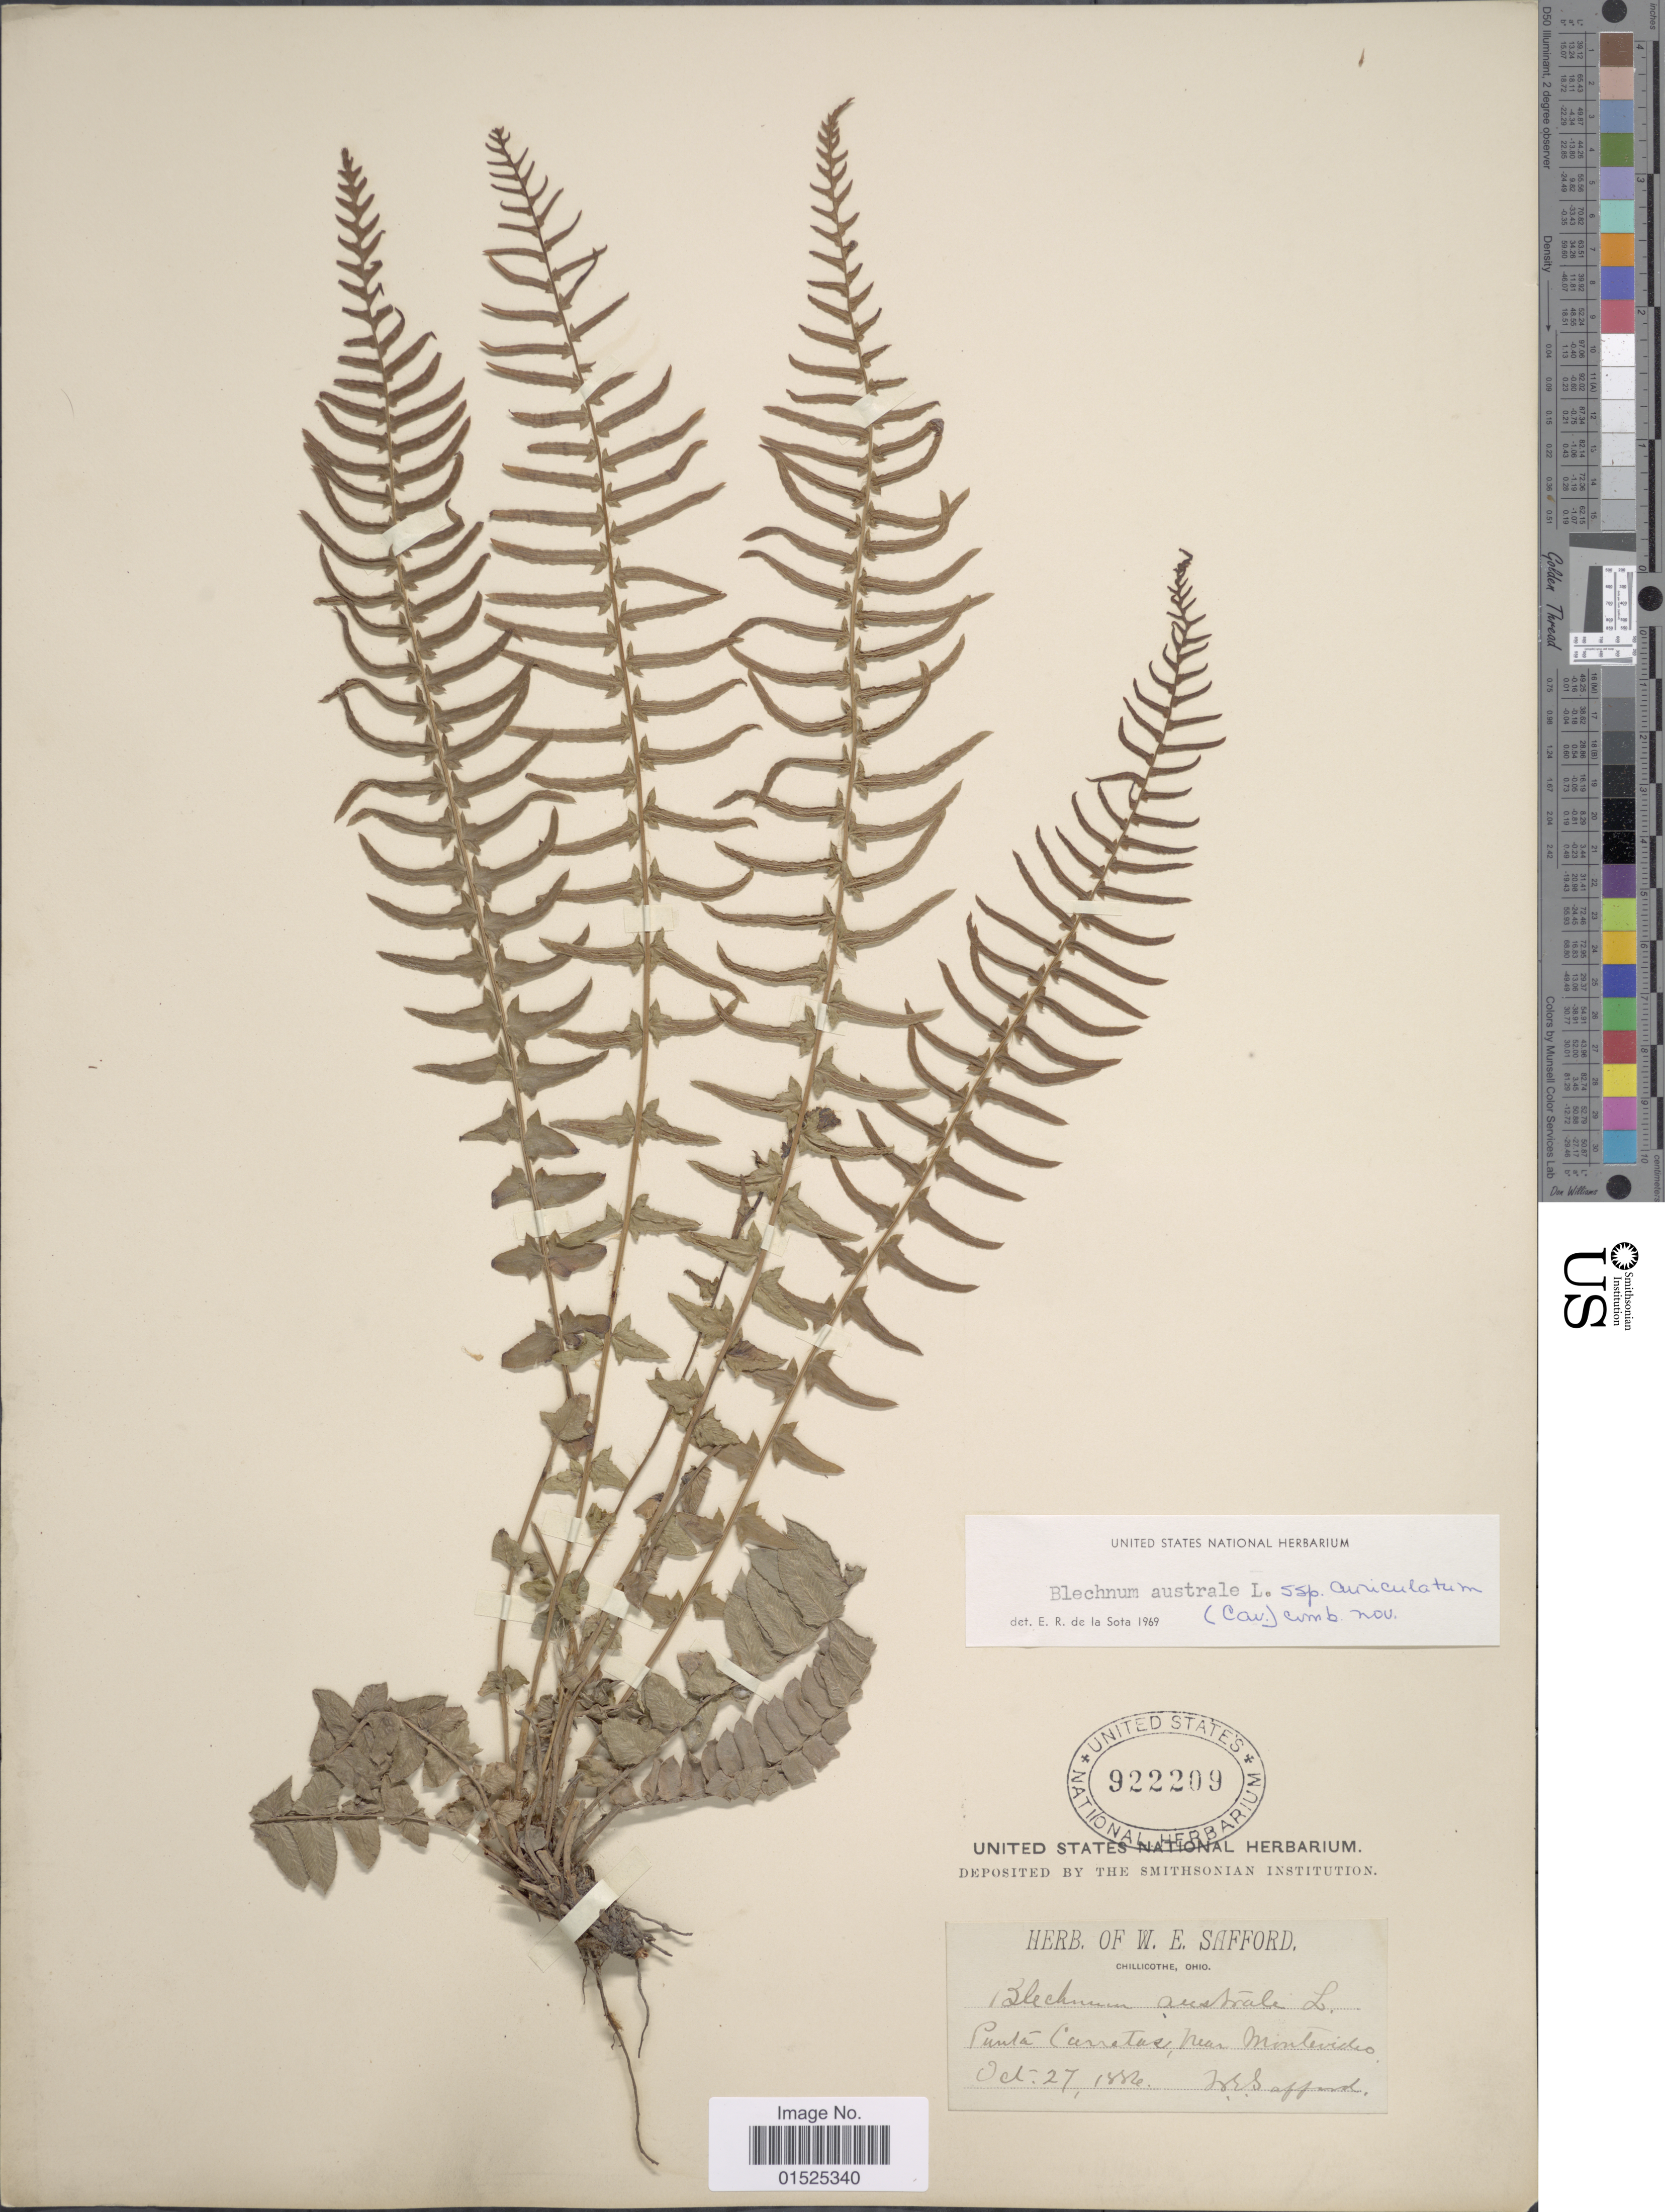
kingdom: Plantae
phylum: Tracheophyta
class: Polypodiopsida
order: Polypodiales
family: Blechnaceae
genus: Blechnum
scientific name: Blechnum australe subsp. auriculatum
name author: (Cav.) de la Sota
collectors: W. E. Safford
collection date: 1886-10-27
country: United States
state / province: Ohio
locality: Punta Carretas, near Montevideo, Chillicothe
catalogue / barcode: US 922209